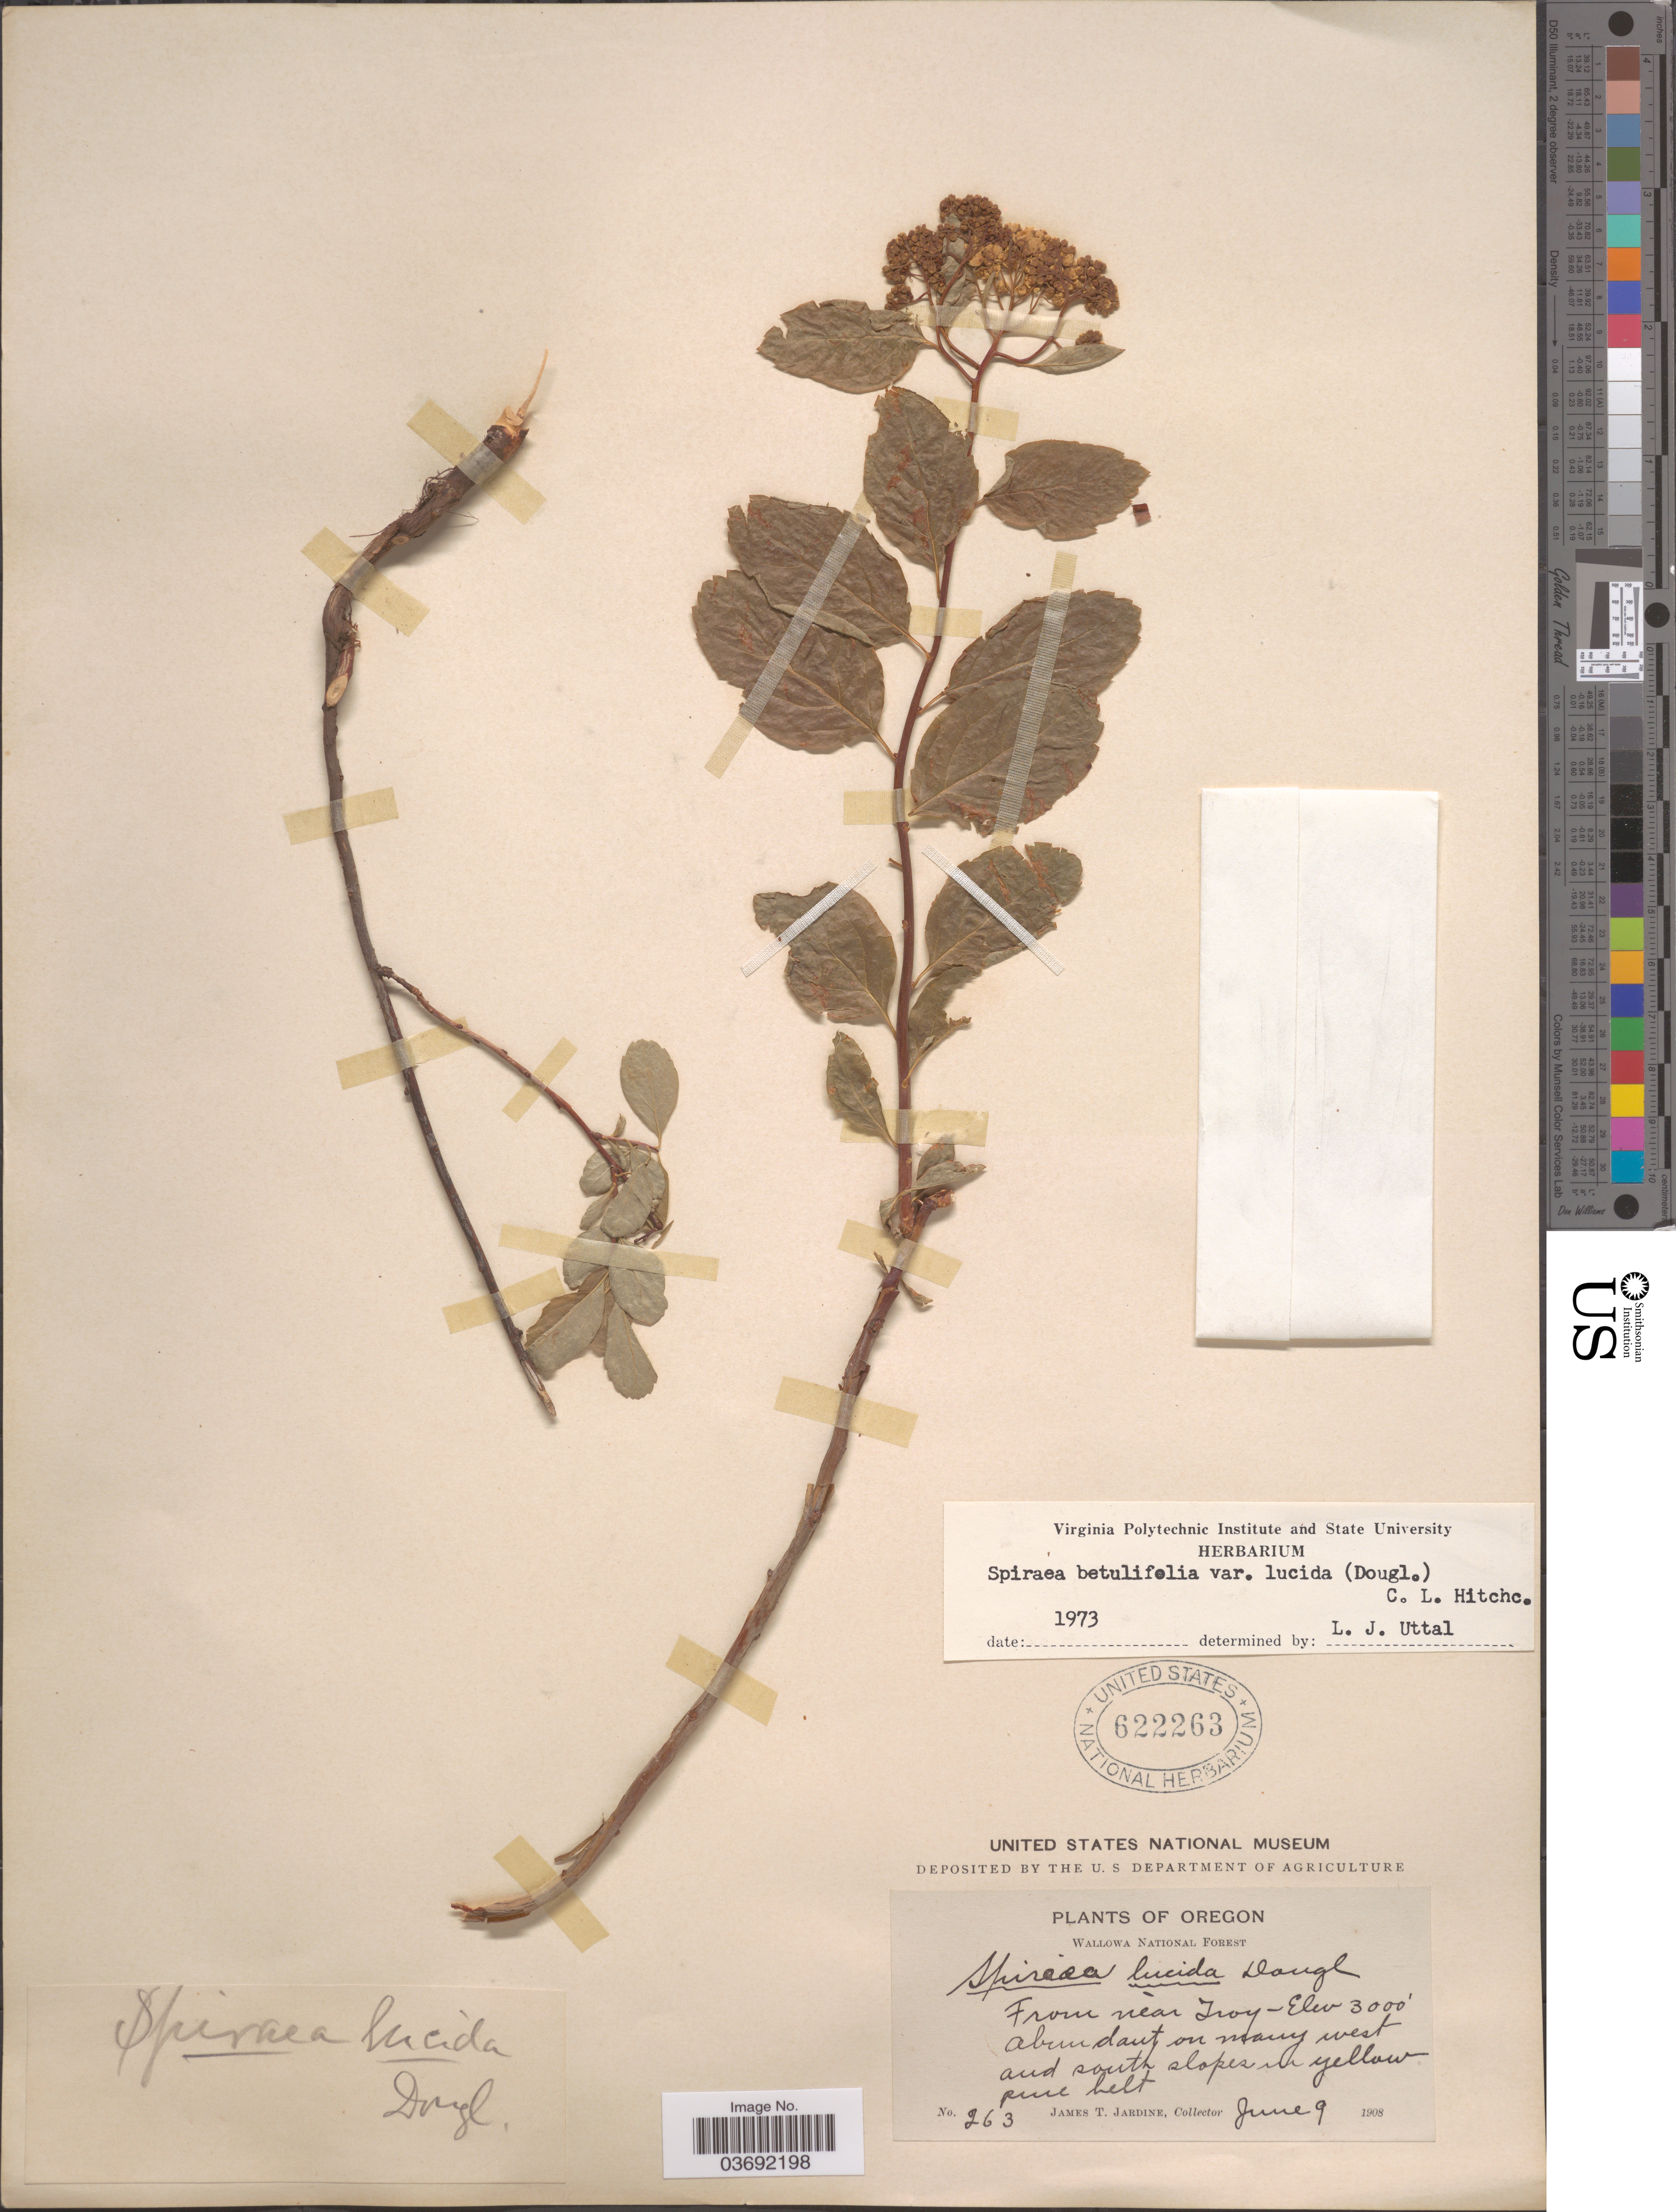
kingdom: Plantae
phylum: Tracheophyta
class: Magnoliopsida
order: Rosales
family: Rosaceae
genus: Spiraea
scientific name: Spiraea betulifolia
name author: Pall.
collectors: J. T. Jardine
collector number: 263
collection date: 1908-06-09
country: United States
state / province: Oregon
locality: Wallowa National Forest. From near Troy.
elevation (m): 914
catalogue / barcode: US 622263